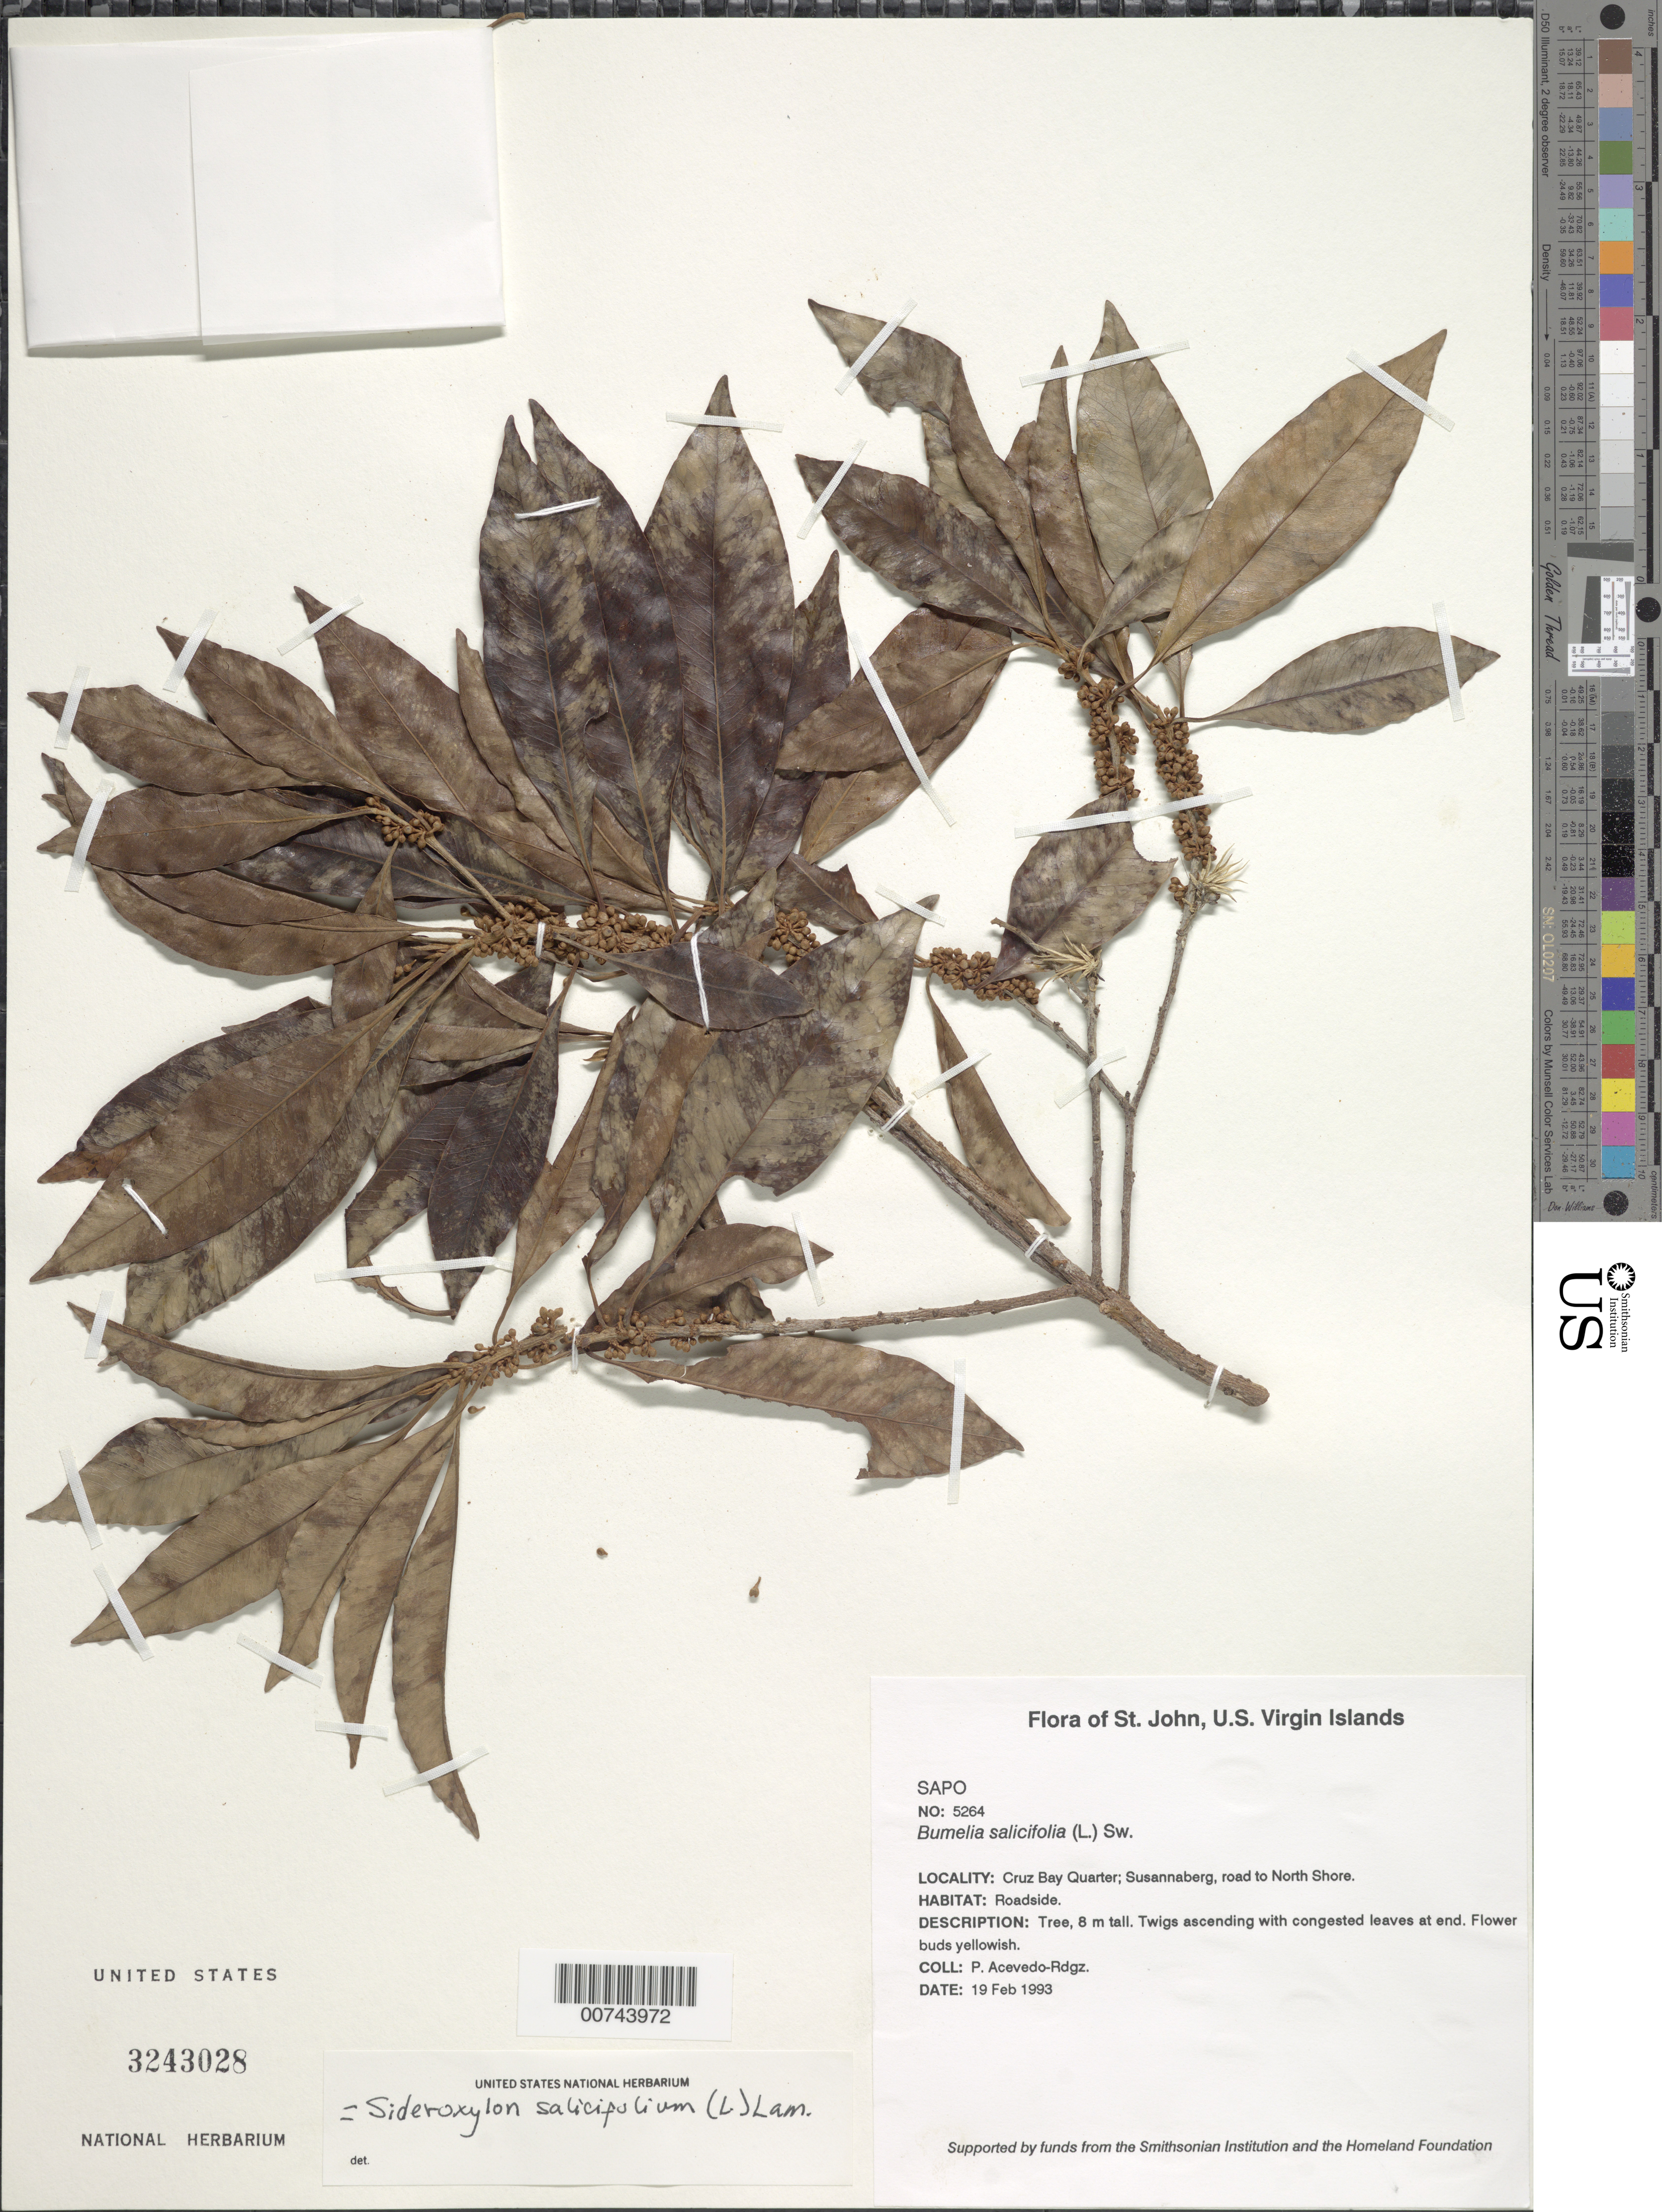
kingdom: Plantae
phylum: Tracheophyta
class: Magnoliopsida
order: Ericales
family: Sapotaceae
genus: Sideroxylon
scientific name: Sideroxylon salicifolium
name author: (L.) Lam.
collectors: P. Acevedo-Rodr.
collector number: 5264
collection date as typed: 19 Feb 1993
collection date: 1993-02-19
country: U.S. Virgin Islands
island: St. John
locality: Cruz Bay Quarter; Dirt road from Susannaberg to North Shore Road.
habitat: Roadside.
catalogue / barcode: US 3243028